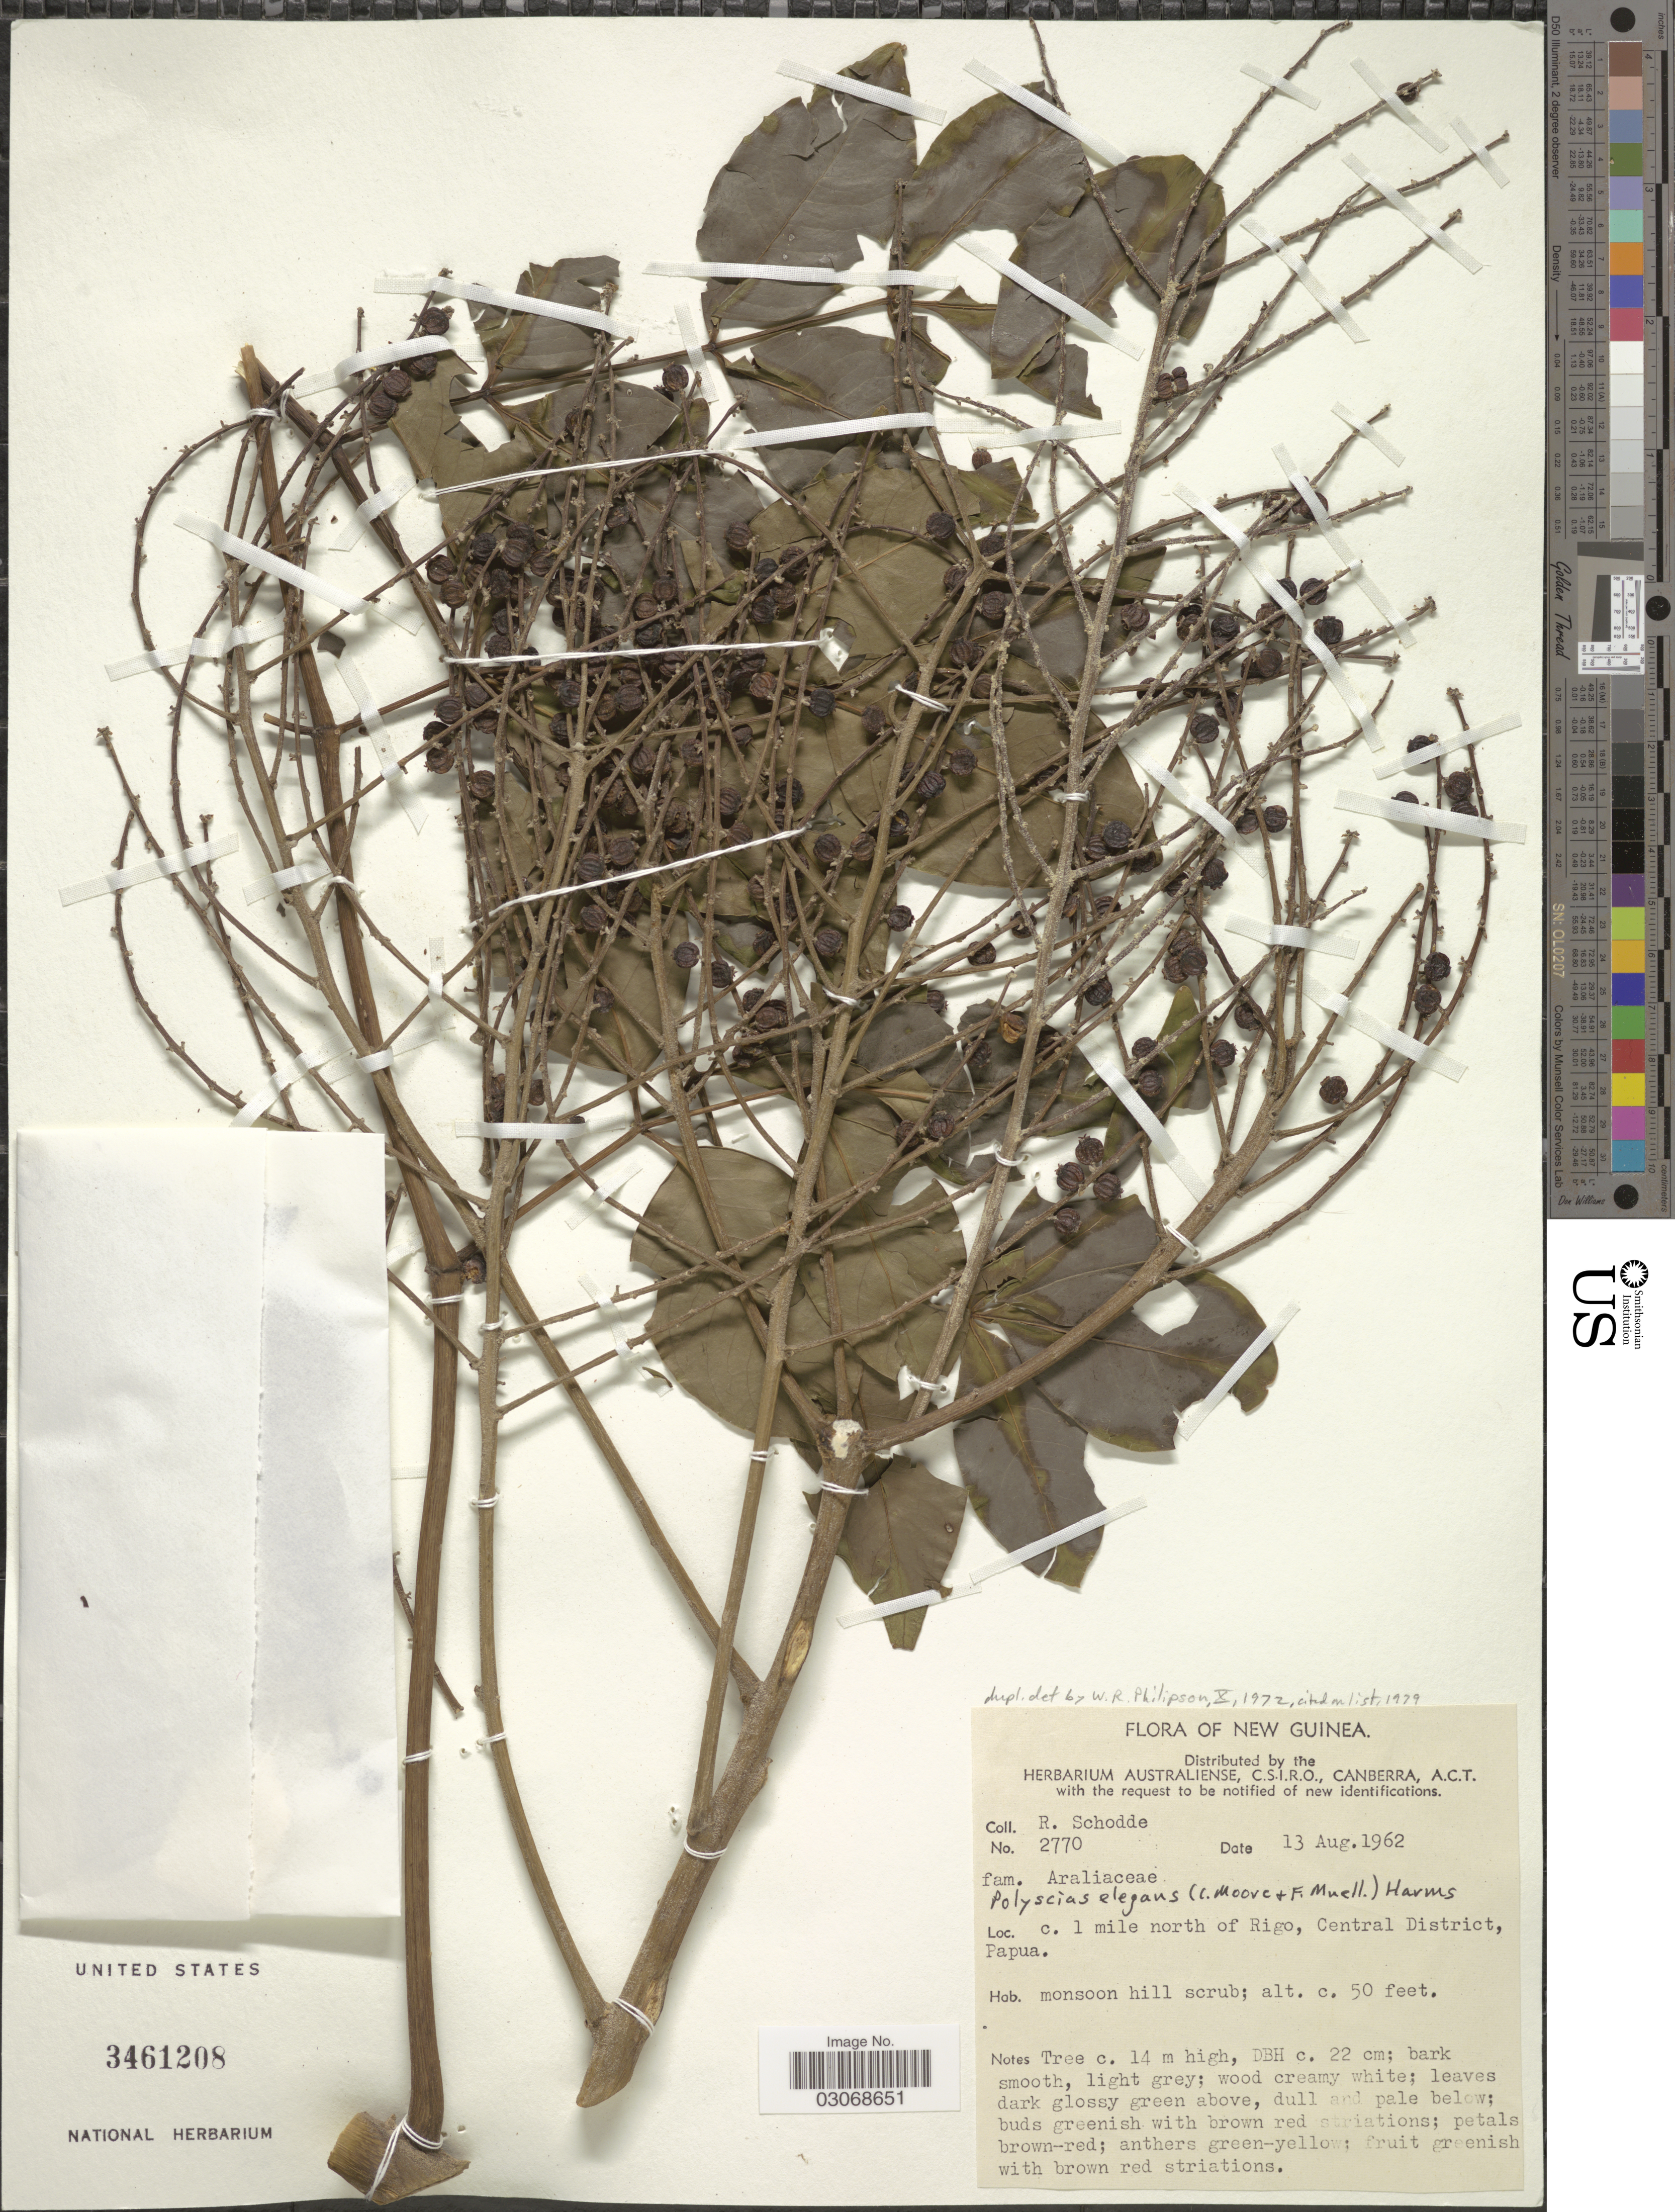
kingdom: Plantae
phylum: Tracheophyta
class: Magnoliopsida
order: Apiales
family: Araliaceae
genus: Polyscias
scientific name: Polyscias elegans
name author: (C. Moore & F. Muell.) Harms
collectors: R. Schodde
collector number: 2770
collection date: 1962-08-13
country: Papua New Guinea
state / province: Central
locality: New Guinea, c. 1 mile north of Rigo, Central District, Papua.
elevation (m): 15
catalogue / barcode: US 3461208